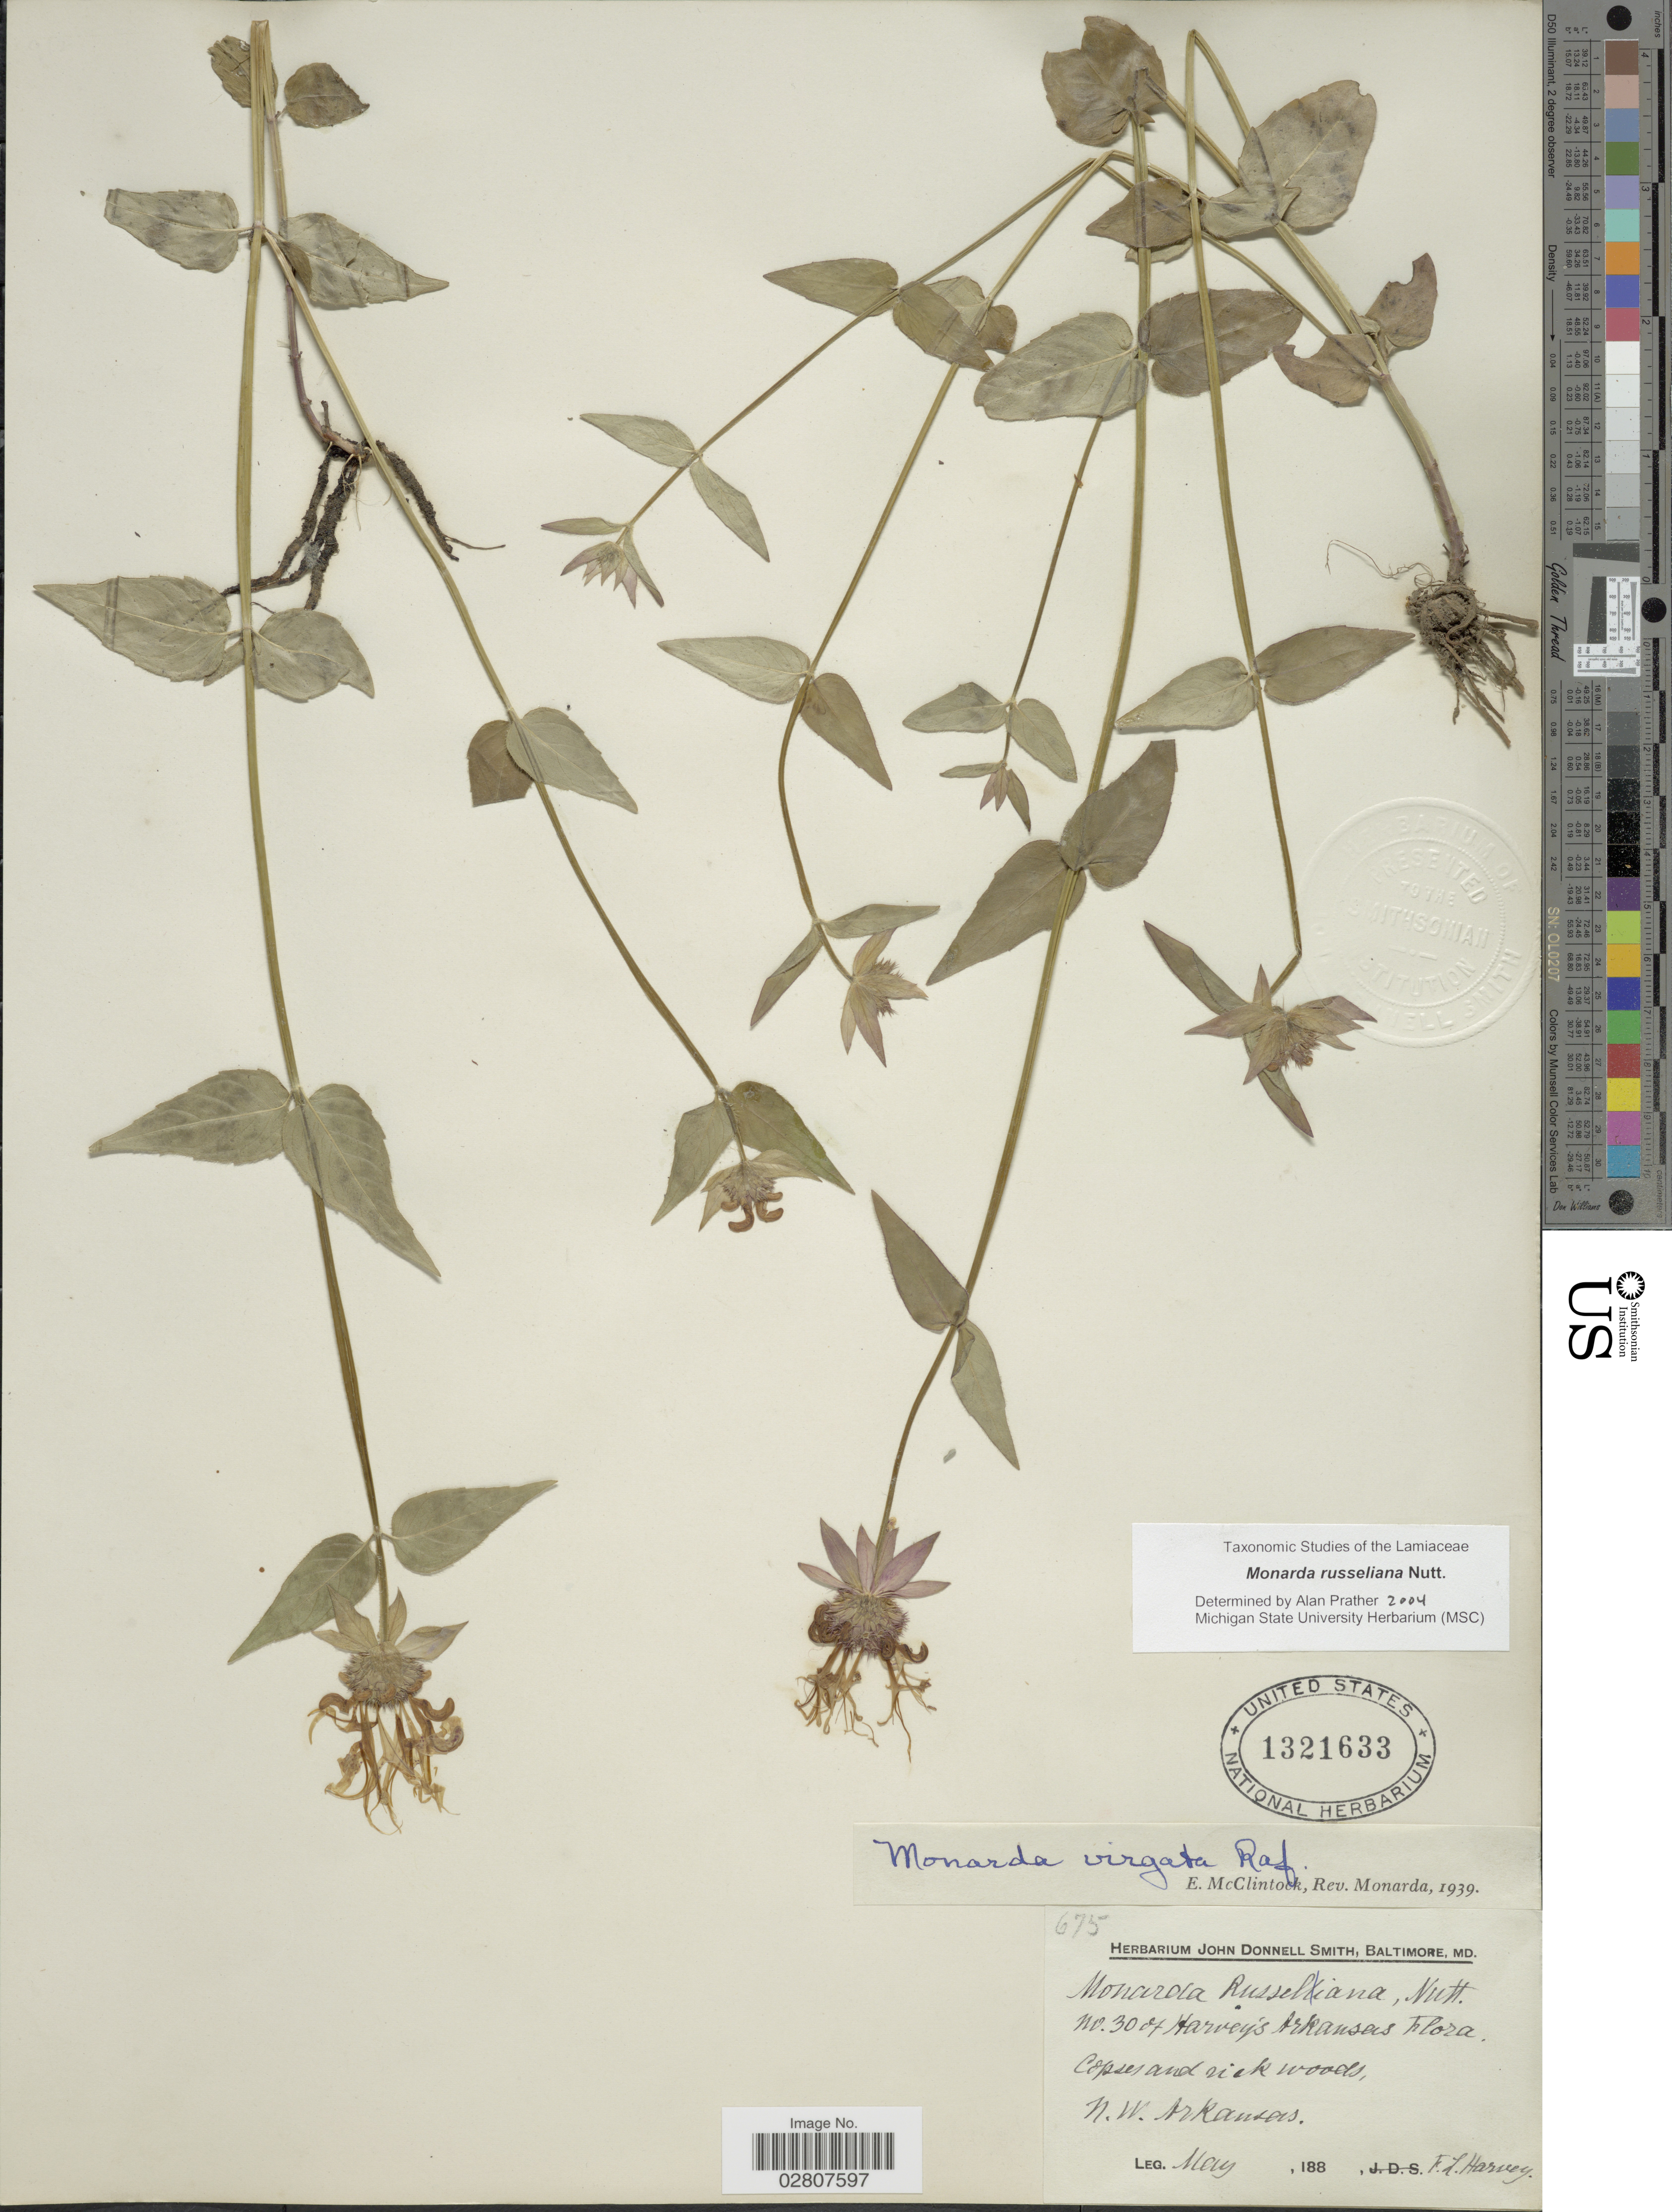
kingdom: Plantae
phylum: Tracheophyta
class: Magnoliopsida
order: Lamiales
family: Lamiaceae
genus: Monarda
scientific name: Monarda russeliana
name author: Nutt.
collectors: F. L. Harvey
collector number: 3007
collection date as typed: May 188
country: United States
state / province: Arkansas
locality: N.W. Arkansas.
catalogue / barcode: US 1321633